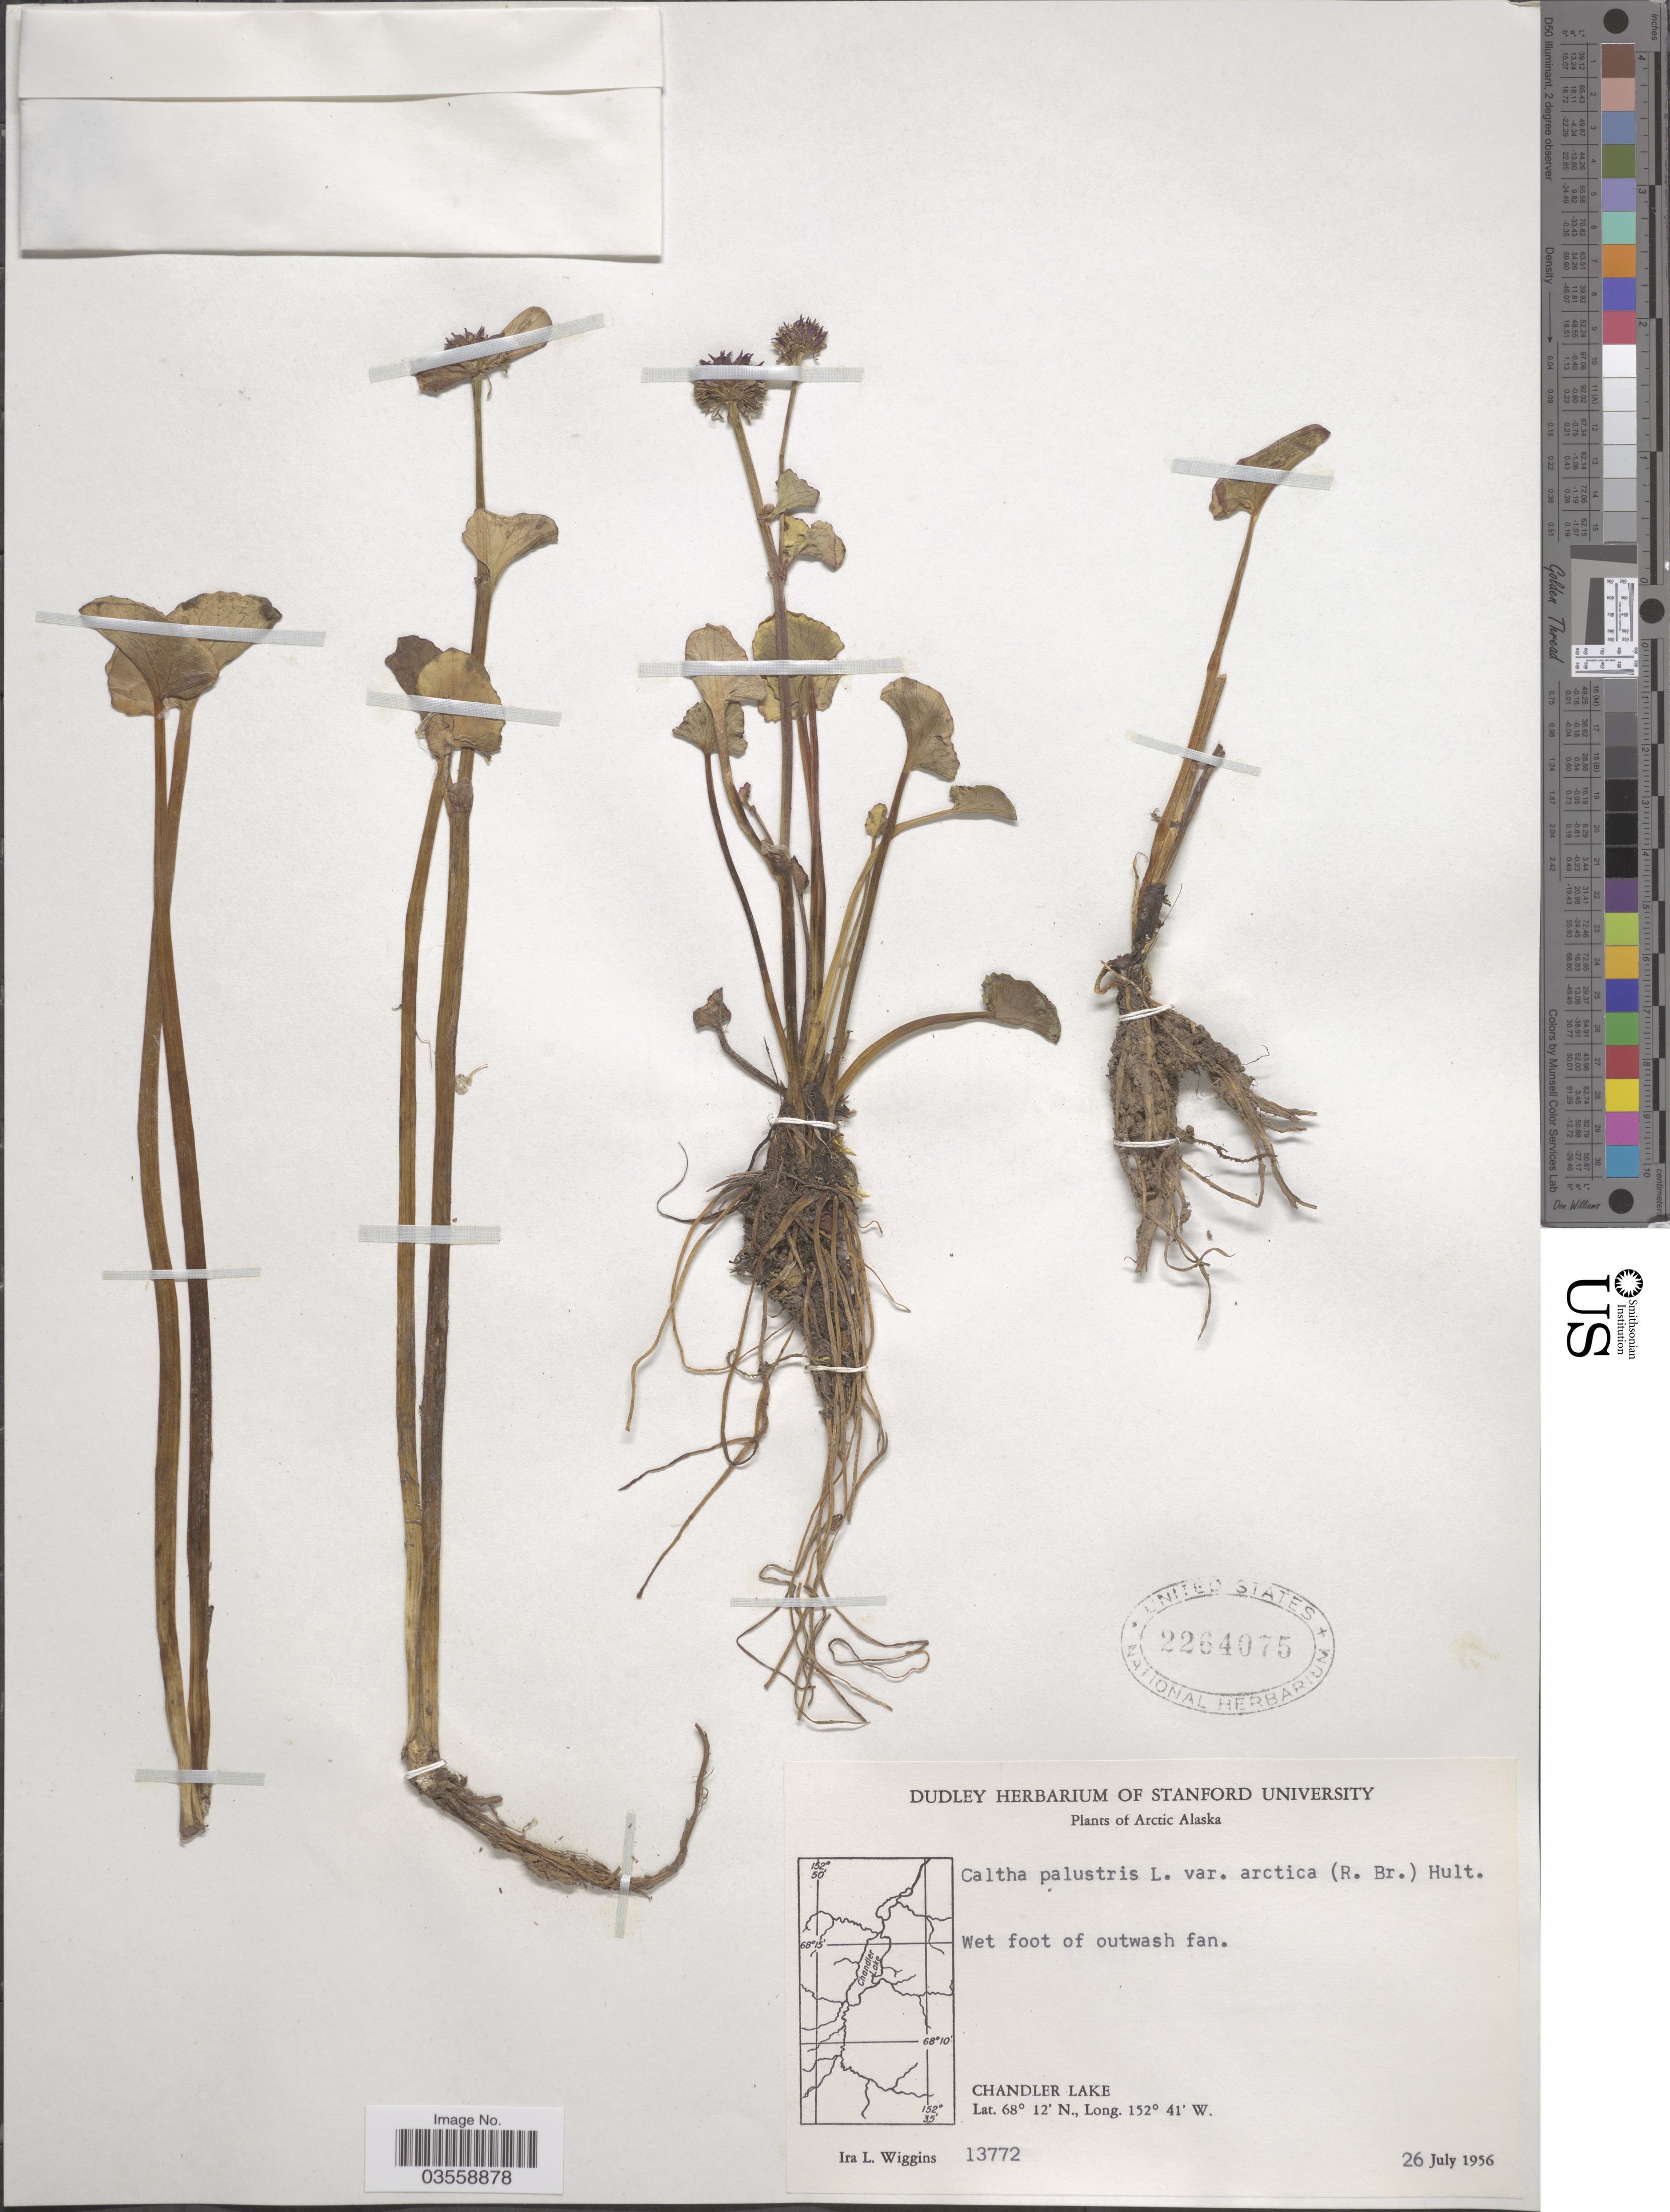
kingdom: Plantae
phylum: Tracheophyta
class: Magnoliopsida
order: Ranunculales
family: Ranunculaceae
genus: Caltha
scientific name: Caltha palustris subsp. arctica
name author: (R. Br.) Hultén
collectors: I. L. Wiggins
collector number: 13772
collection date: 1956-07-26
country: United States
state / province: Alaska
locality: Arctic Alaska. Chandler Lake.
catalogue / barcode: US 2264075